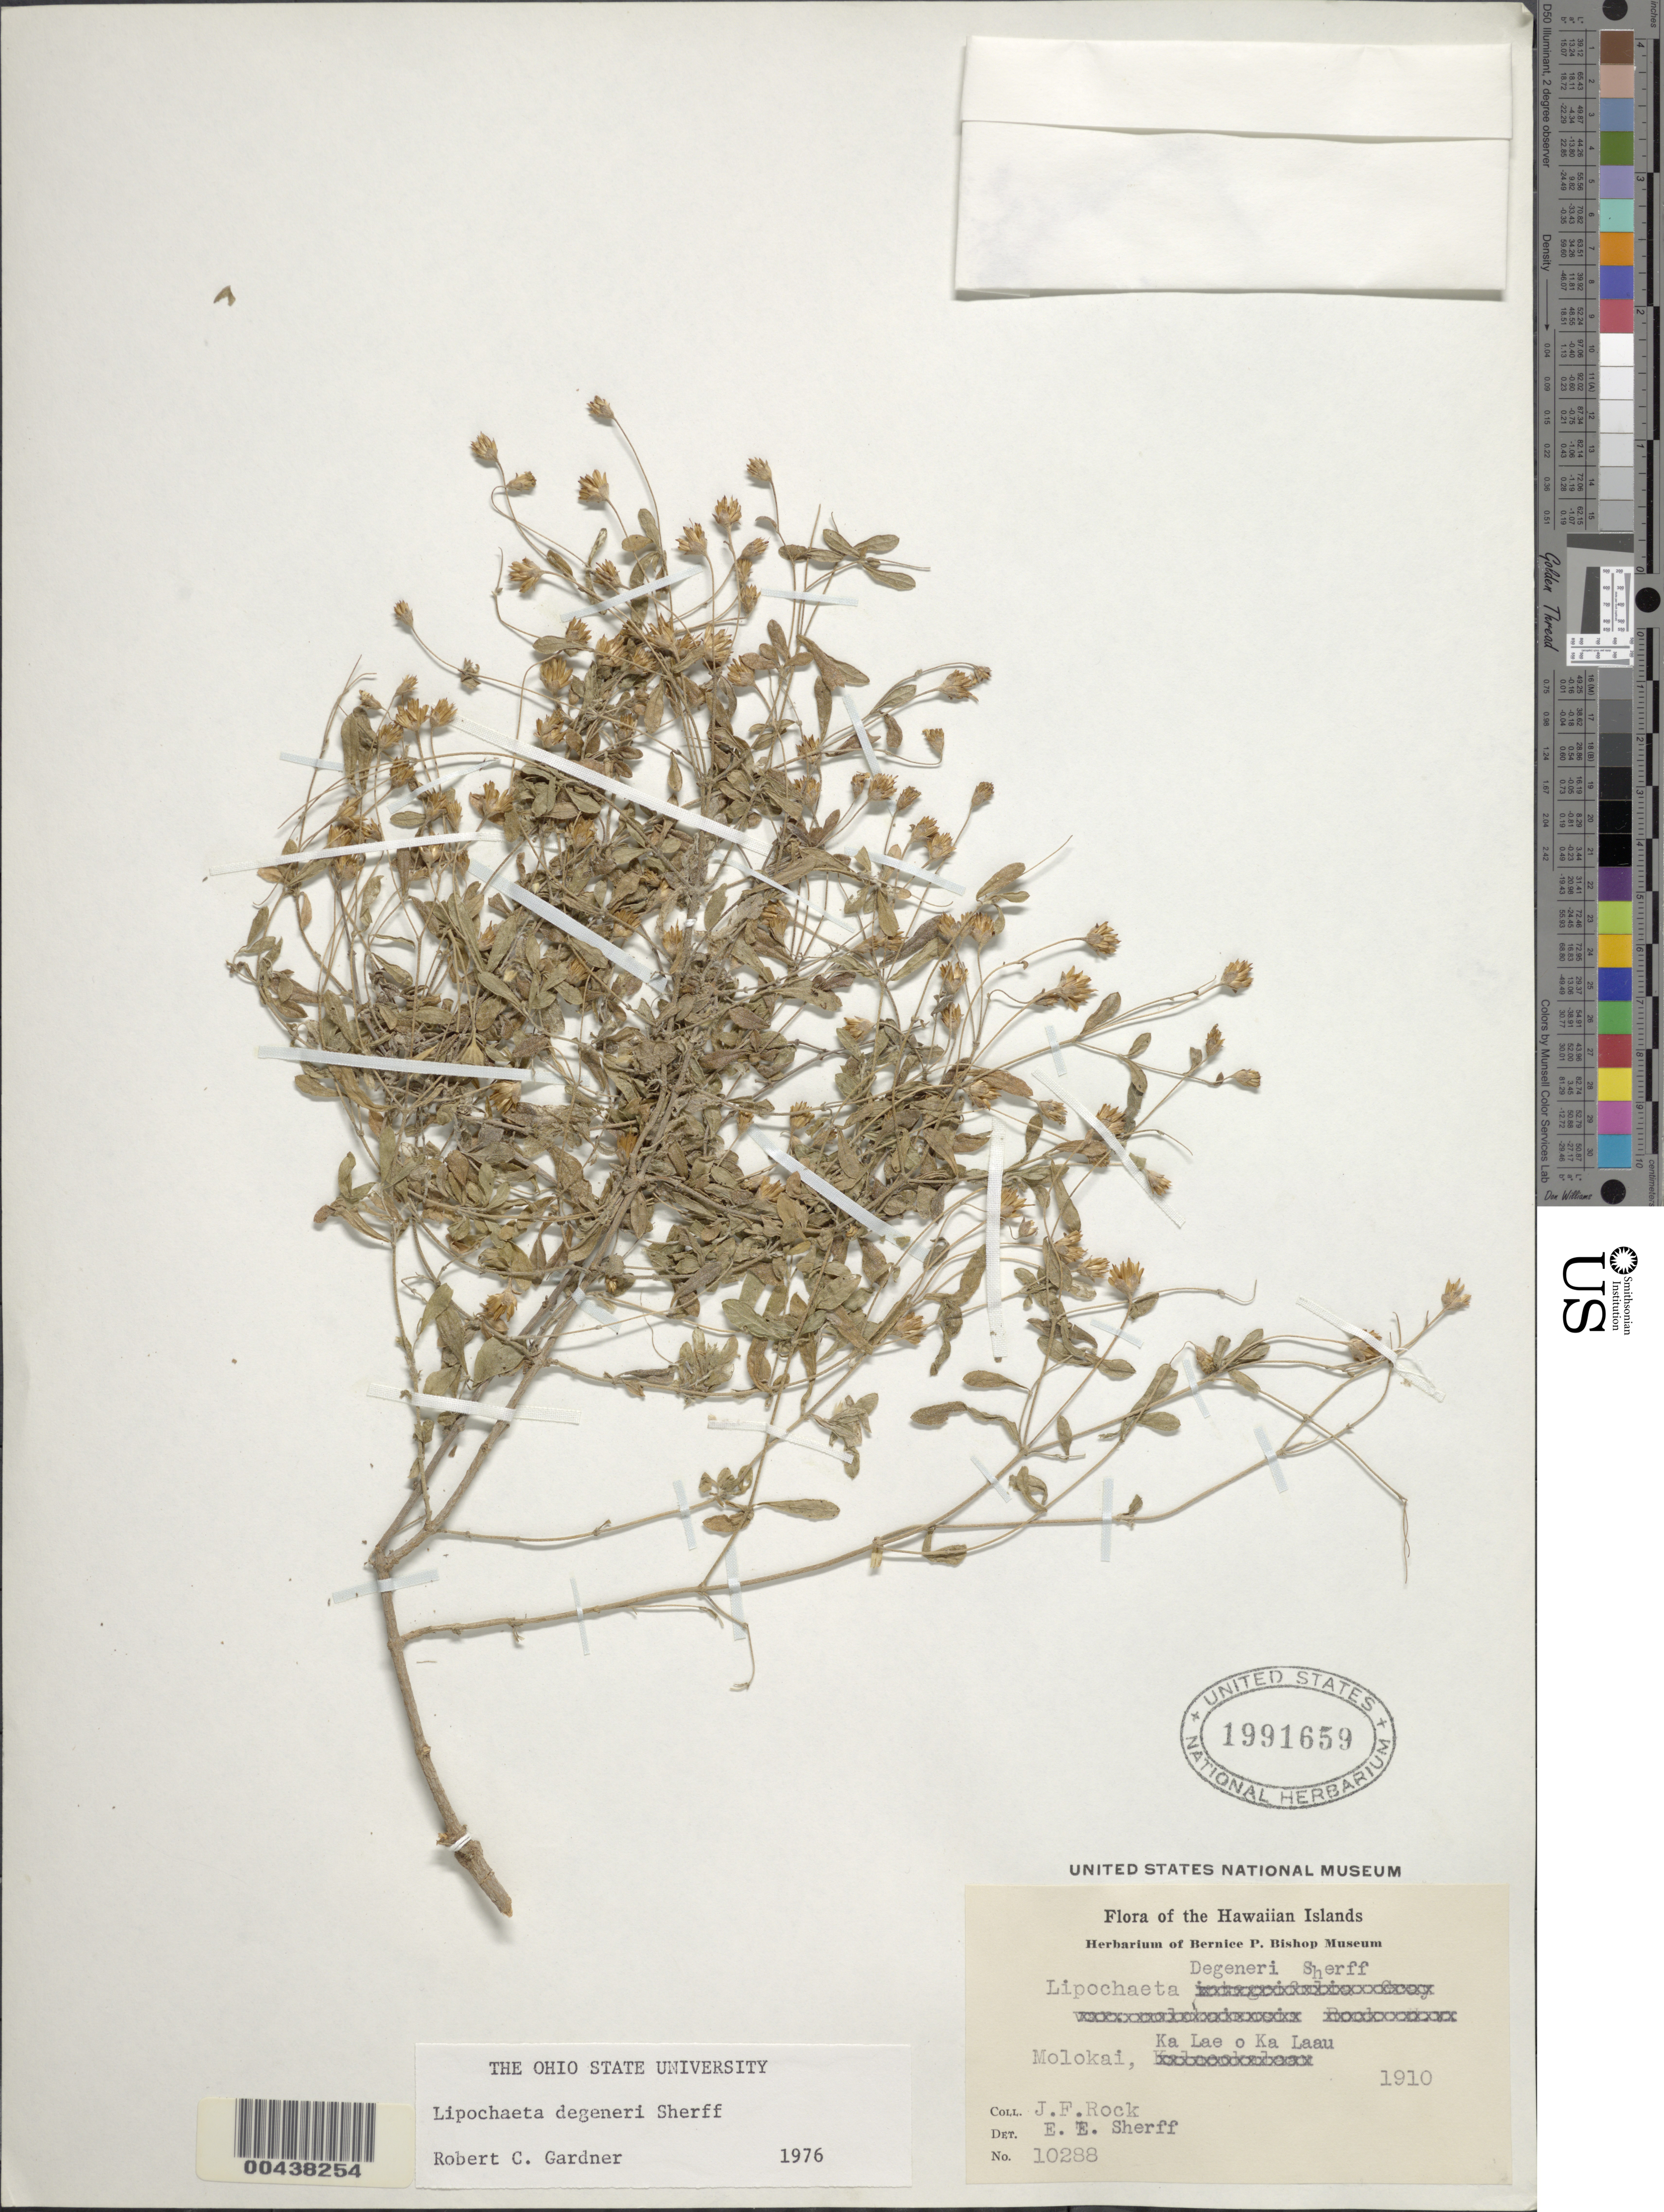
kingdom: Plantae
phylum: Tracheophyta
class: Magnoliopsida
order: Asterales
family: Asteraceae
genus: Lipochaeta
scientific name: Lipochaeta degeneri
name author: Sherff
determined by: Gardner, R. C.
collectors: J. F. Rock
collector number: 10288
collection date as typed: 1910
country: United States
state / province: Hawaii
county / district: Maui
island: Moloka'i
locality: Ka Lae o Ka Laau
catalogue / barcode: US 1991659